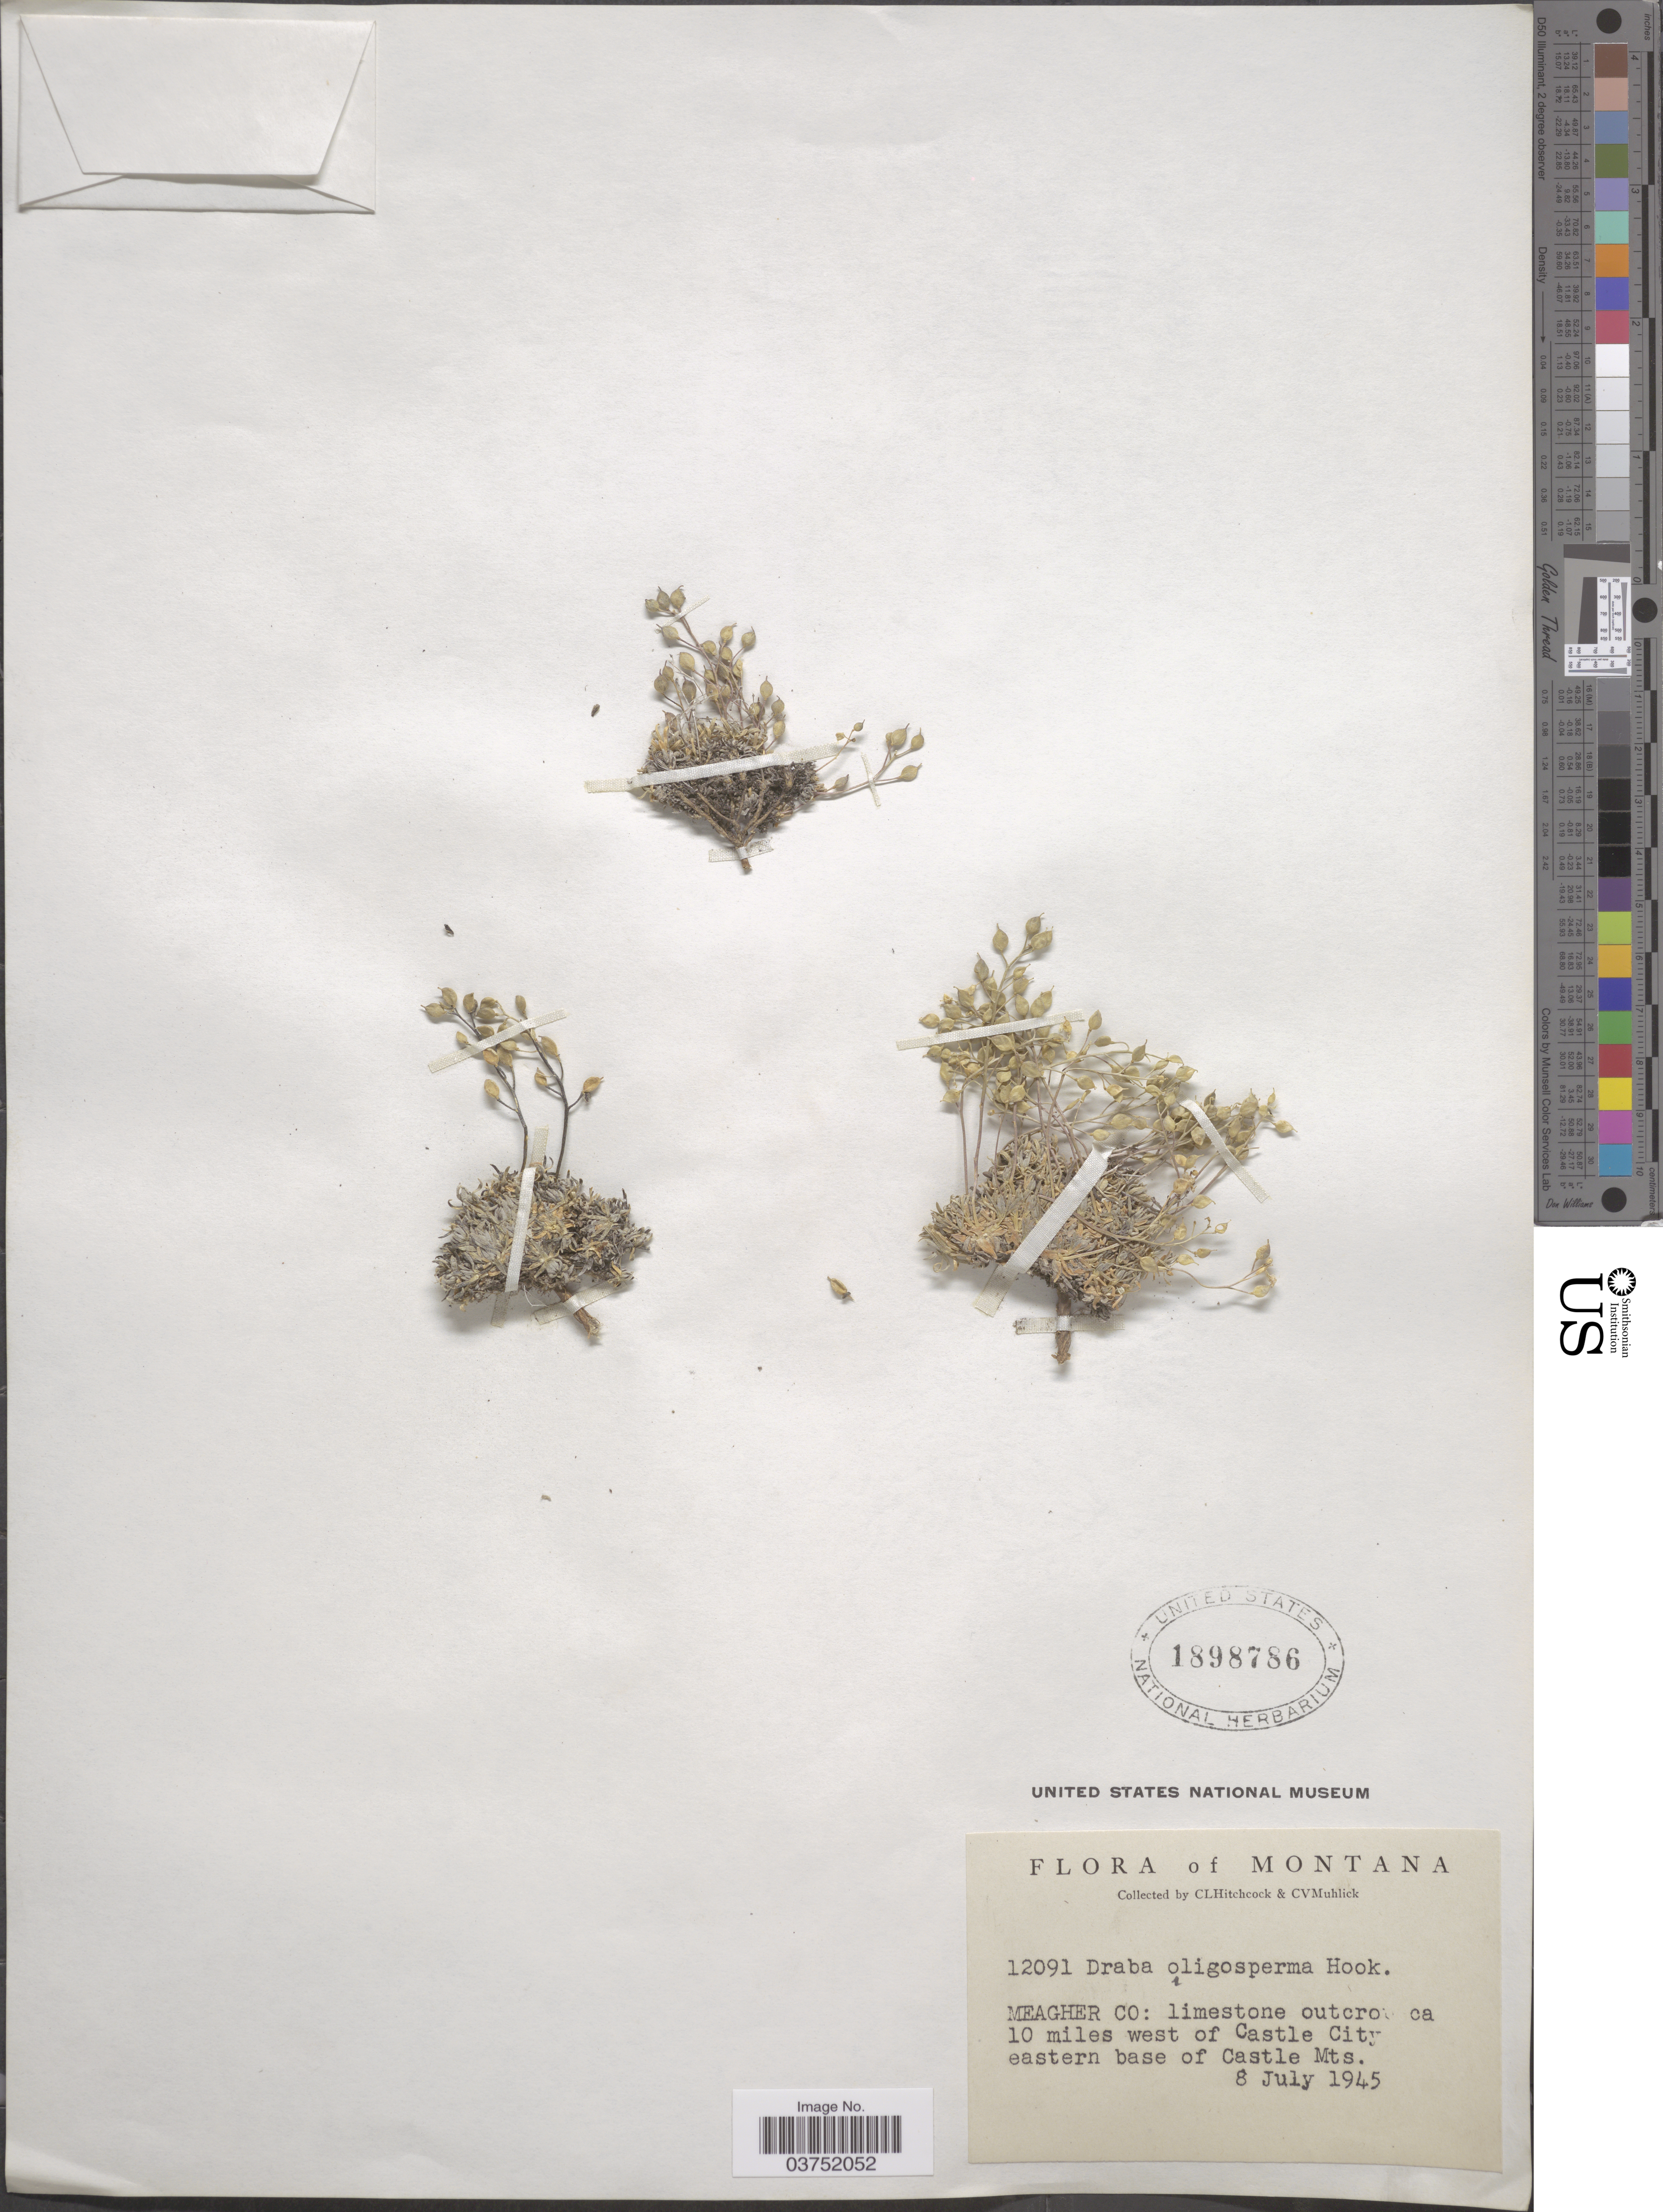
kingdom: Plantae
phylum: Tracheophyta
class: Magnoliopsida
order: Brassicales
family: Brassicaceae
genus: Draba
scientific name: Draba oligosperma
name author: Hook.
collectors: C. L. Hitchcock & C. V. Muhlick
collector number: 12091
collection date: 1945-07-08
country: United States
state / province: Montana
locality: Meagher Co: limestone outcrop ca. 10 miles west of Castle City eastern base of Castle Mts.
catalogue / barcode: US 1898786